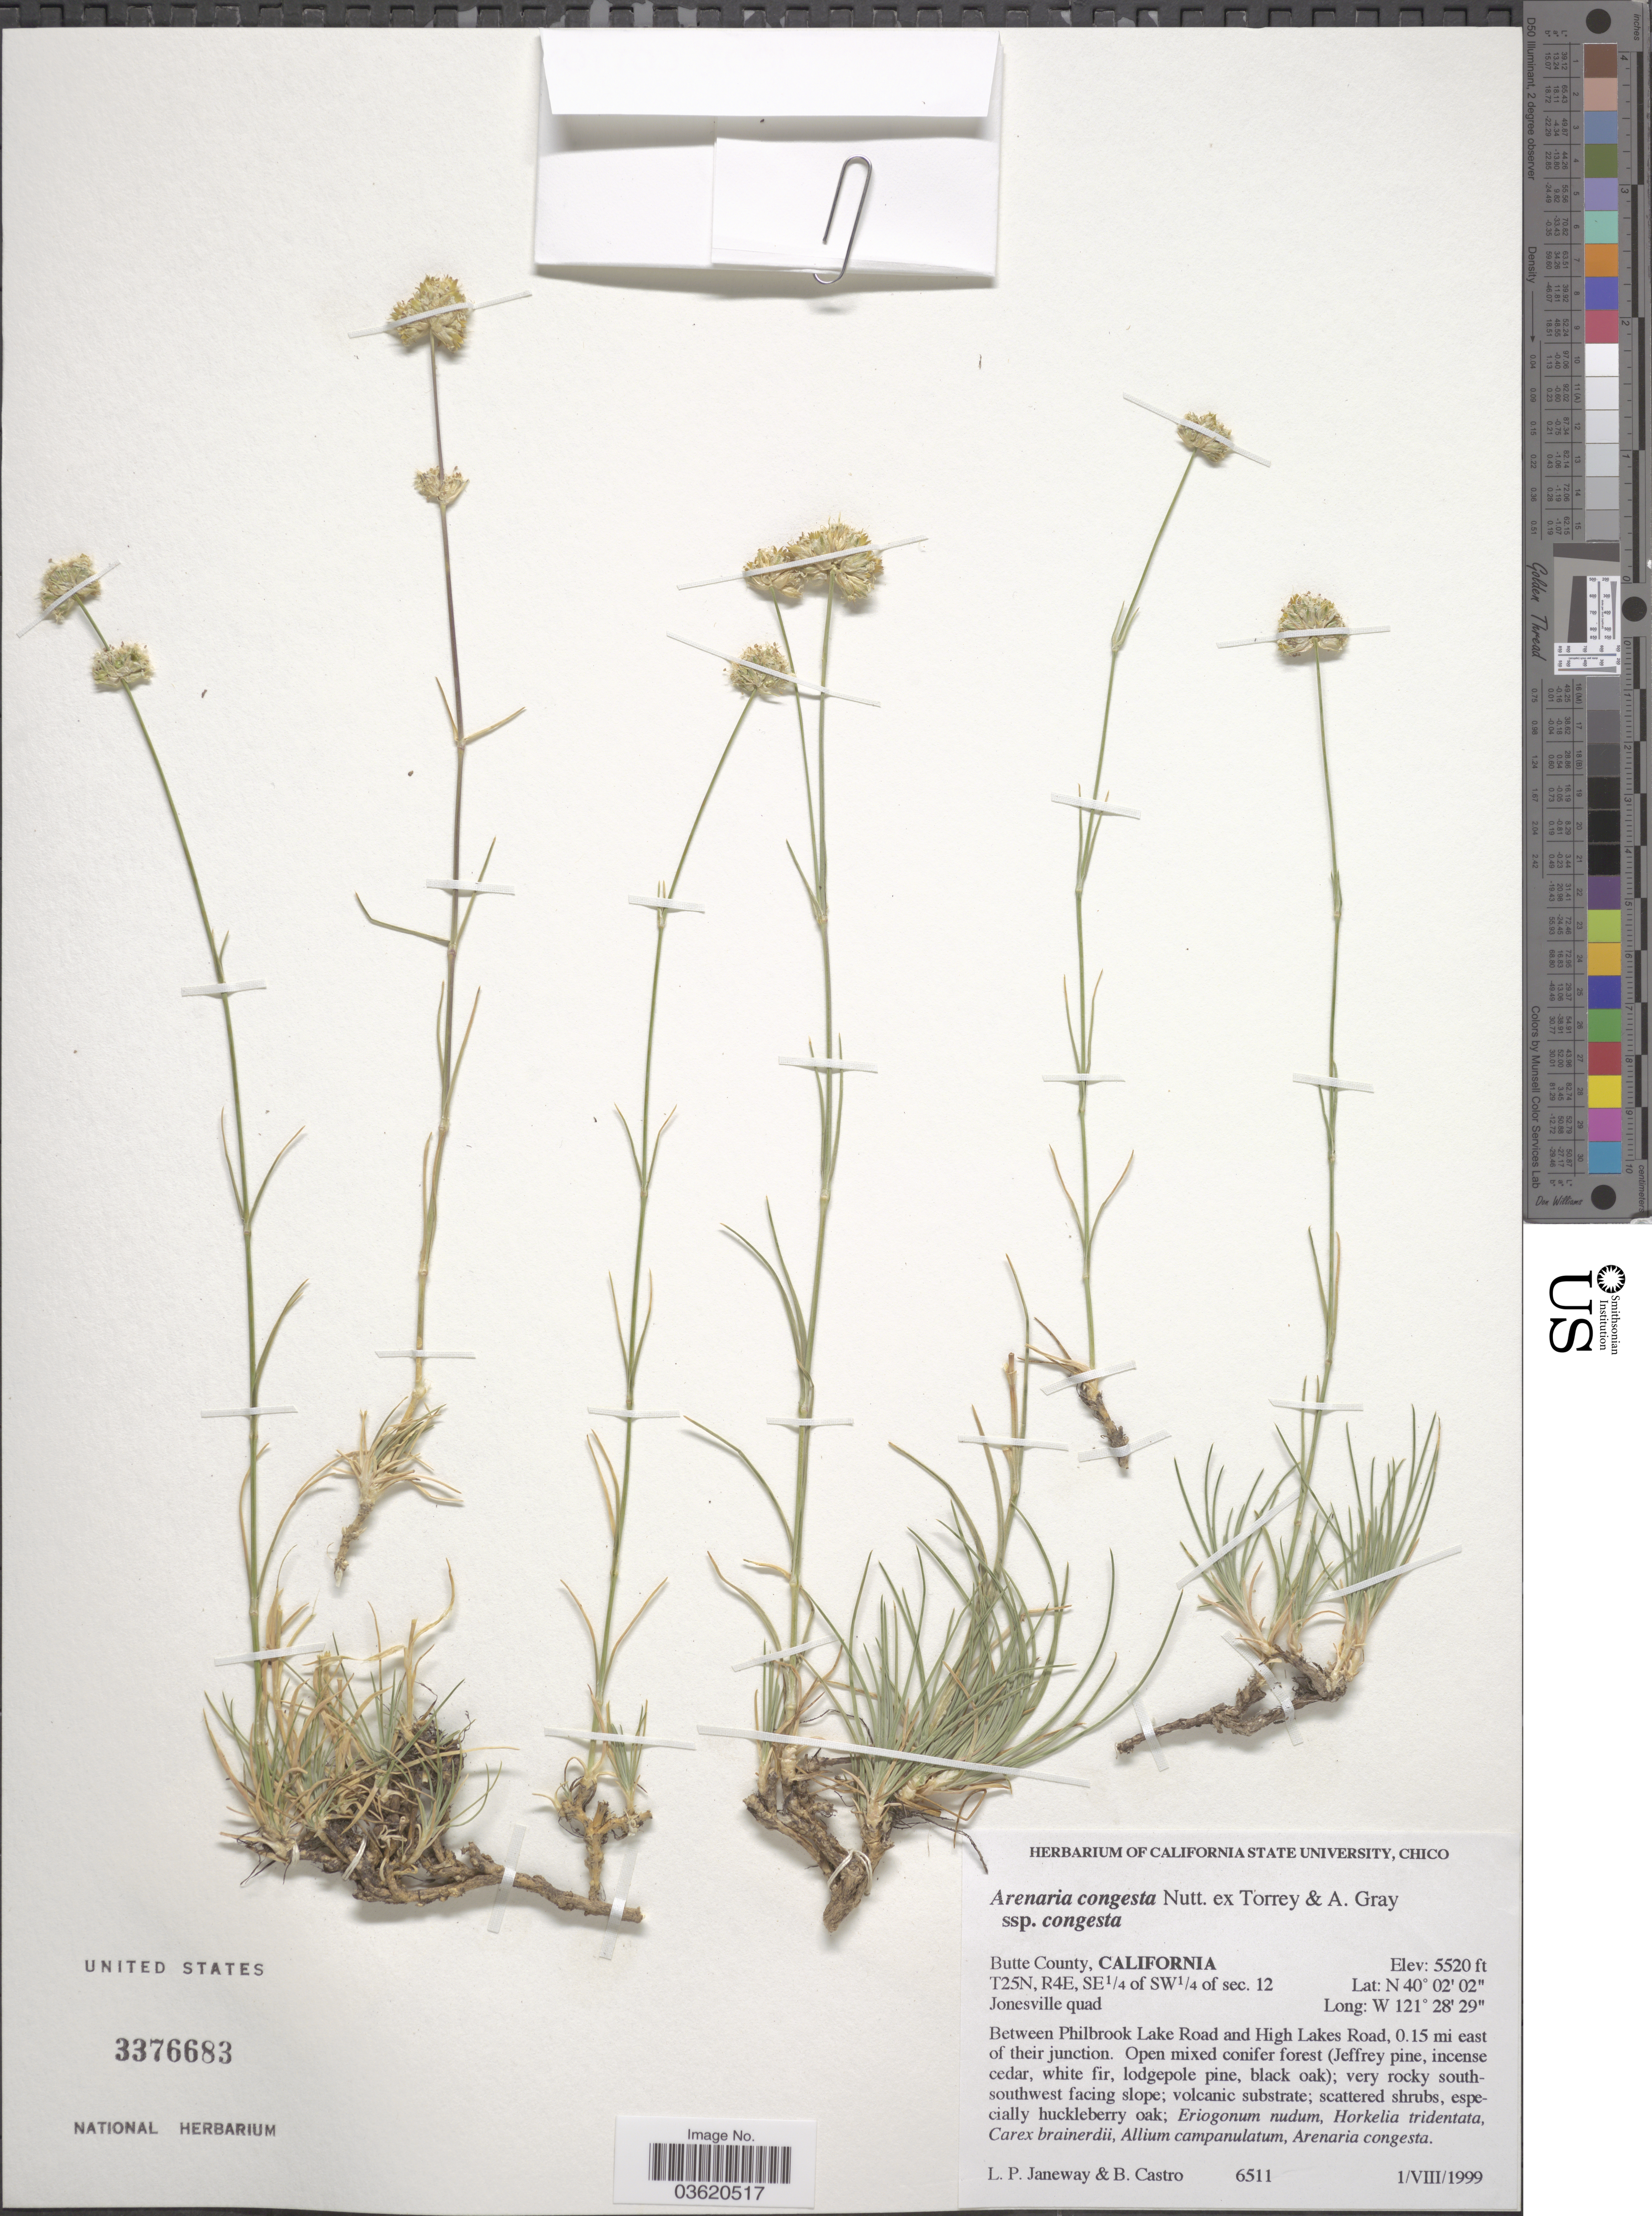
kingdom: Plantae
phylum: Tracheophyta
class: Magnoliopsida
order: Caryophyllales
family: Caryophyllaceae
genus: Eremogone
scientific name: Eremogone congesta var. congesta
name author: (Nutt.) Ikonn.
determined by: Strong, Mark T., (BOT), Smithsonian Institution - National Museum of Natural History (UNITED STATES)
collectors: L. P. Janeway & B. Castro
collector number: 6511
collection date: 1999-08-01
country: United States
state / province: California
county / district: Butte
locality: Butte County. T25N, R4E, SE¼ of SW¼ of sec. 12. Jonesville quad. Between Philbrook Lake Road and High Lakes Road, 0.15 mi east of their junction.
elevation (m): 1682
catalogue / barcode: US 3376683